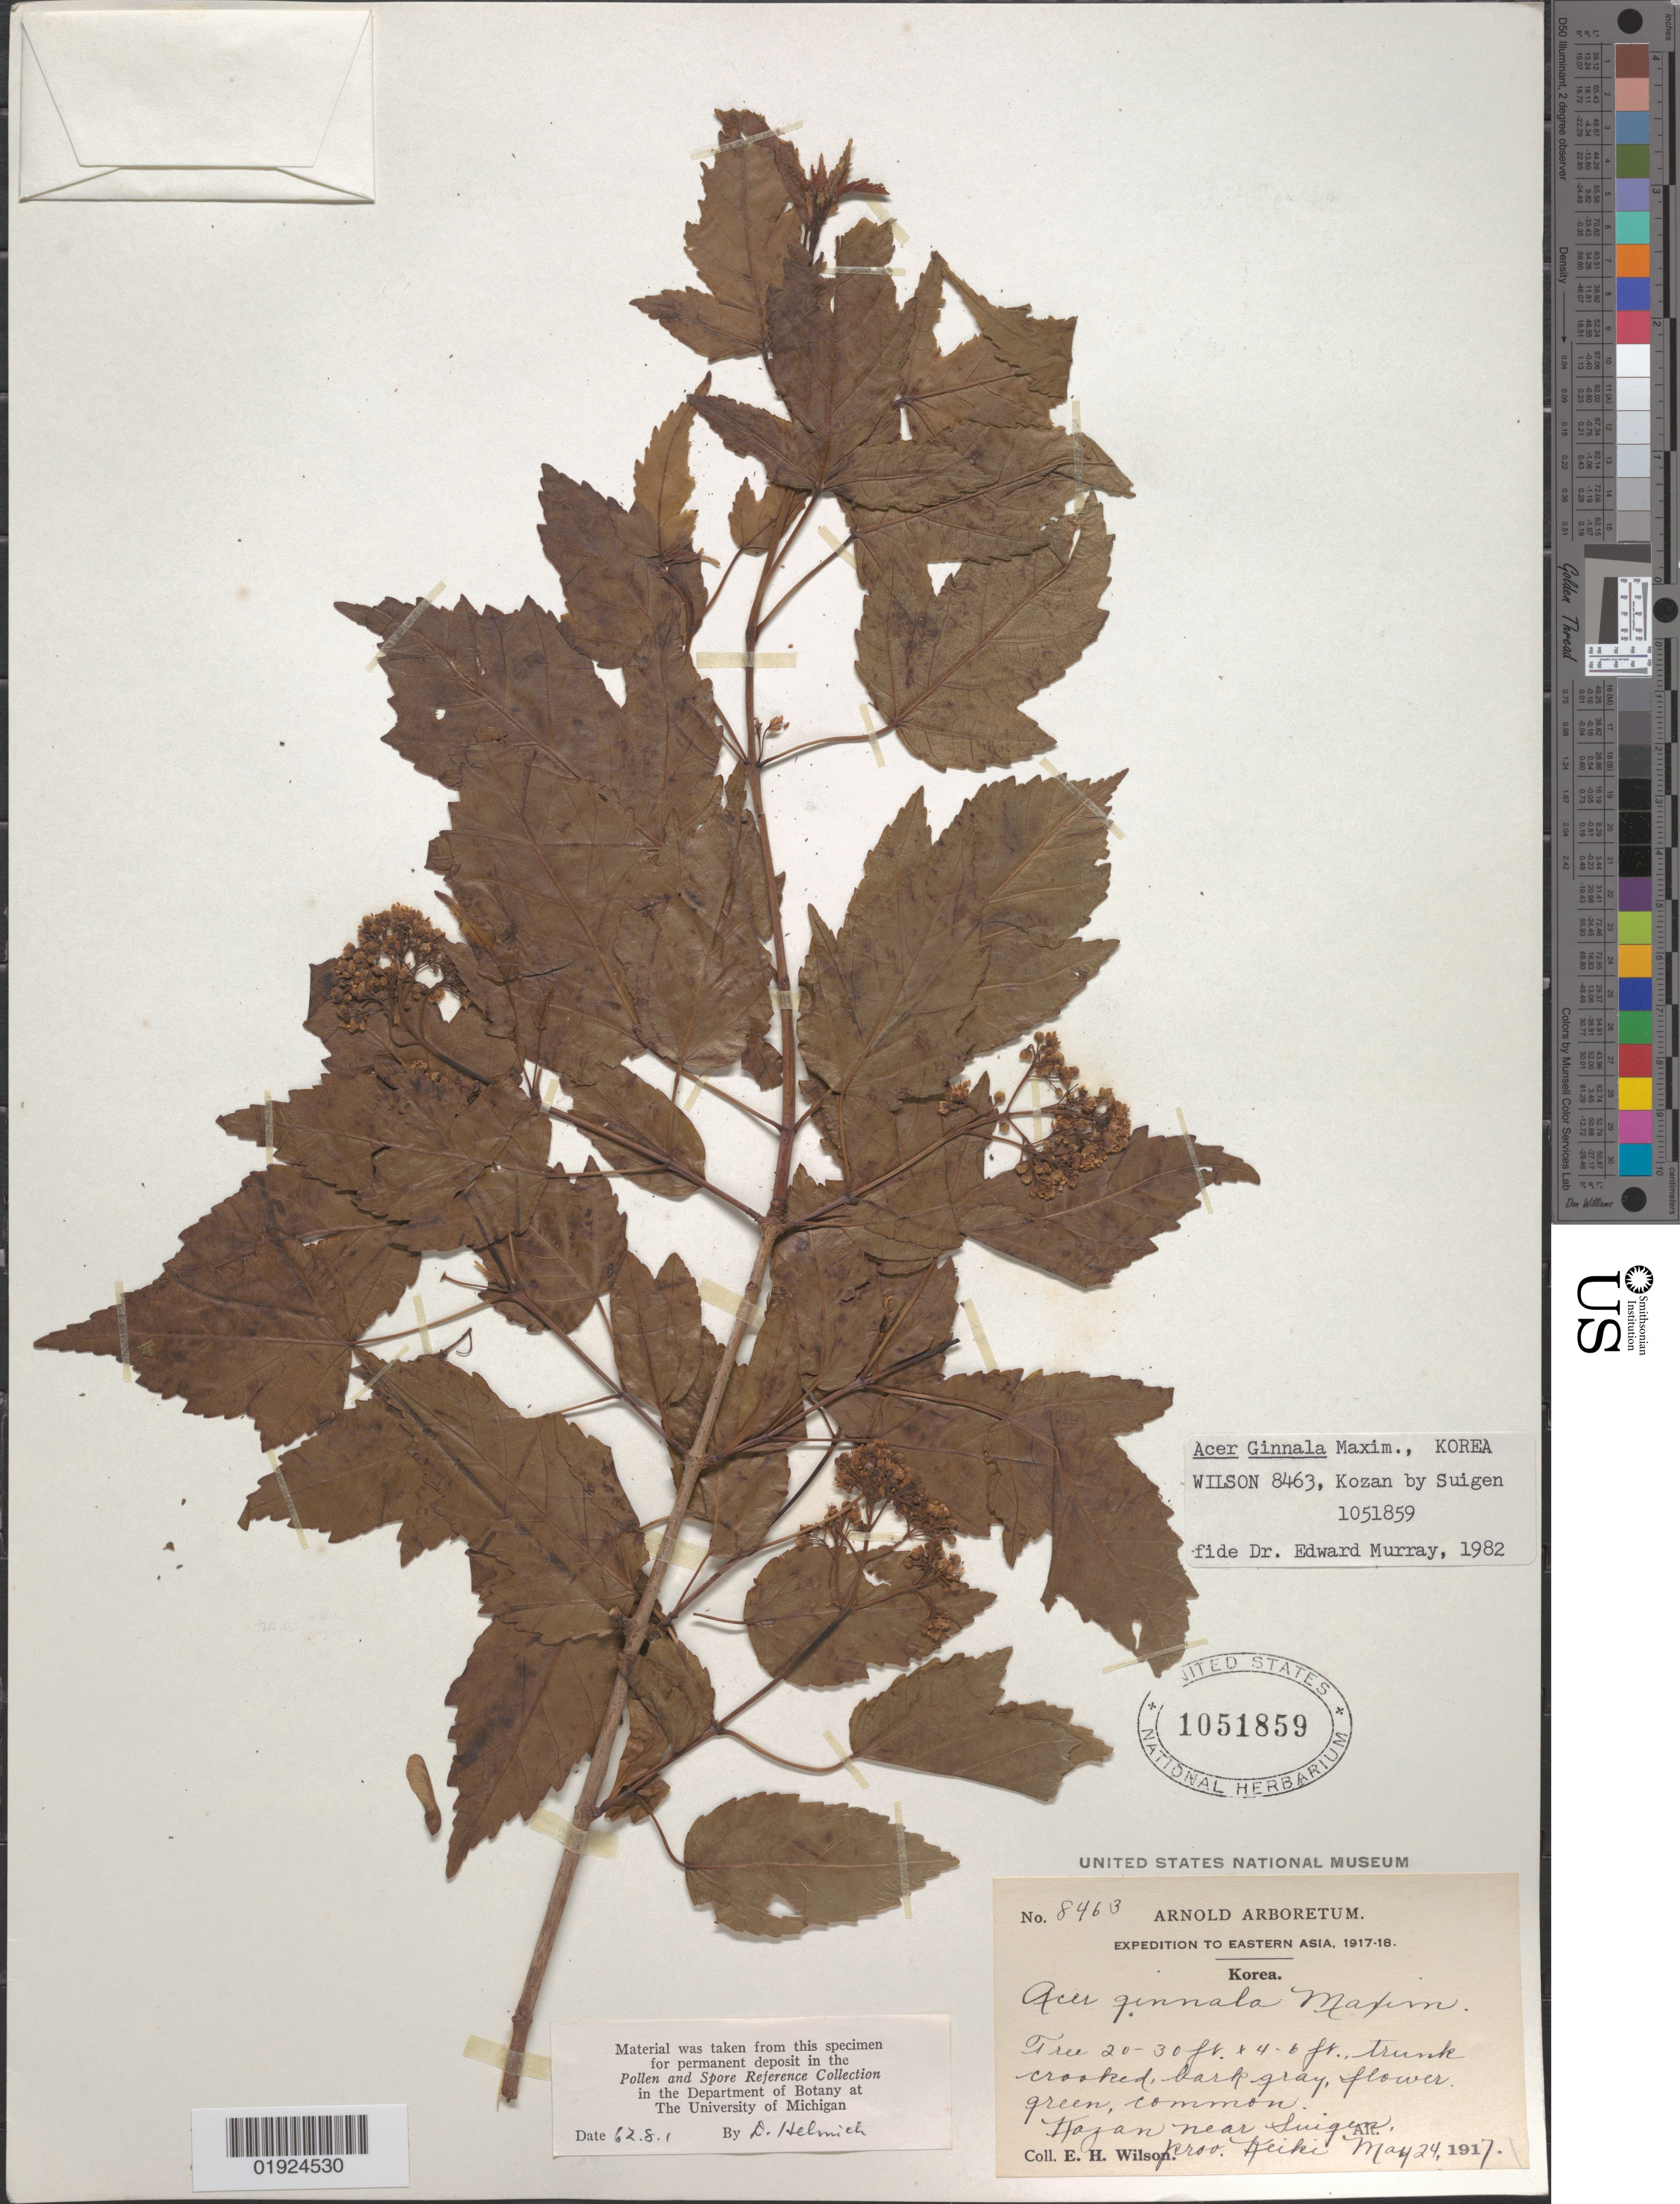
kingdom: Plantae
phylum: Tracheophyta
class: Magnoliopsida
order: Sapindales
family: Sapindaceae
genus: Acer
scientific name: Acer ginnala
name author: Maxim.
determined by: Murray, Edward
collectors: E. H. Wilson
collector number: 8463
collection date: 1917-05-24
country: South Korea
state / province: Gyeonggi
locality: Keiki [Gyeonggi] Province, Kozan near Suigen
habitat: Common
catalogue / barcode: US 1051859